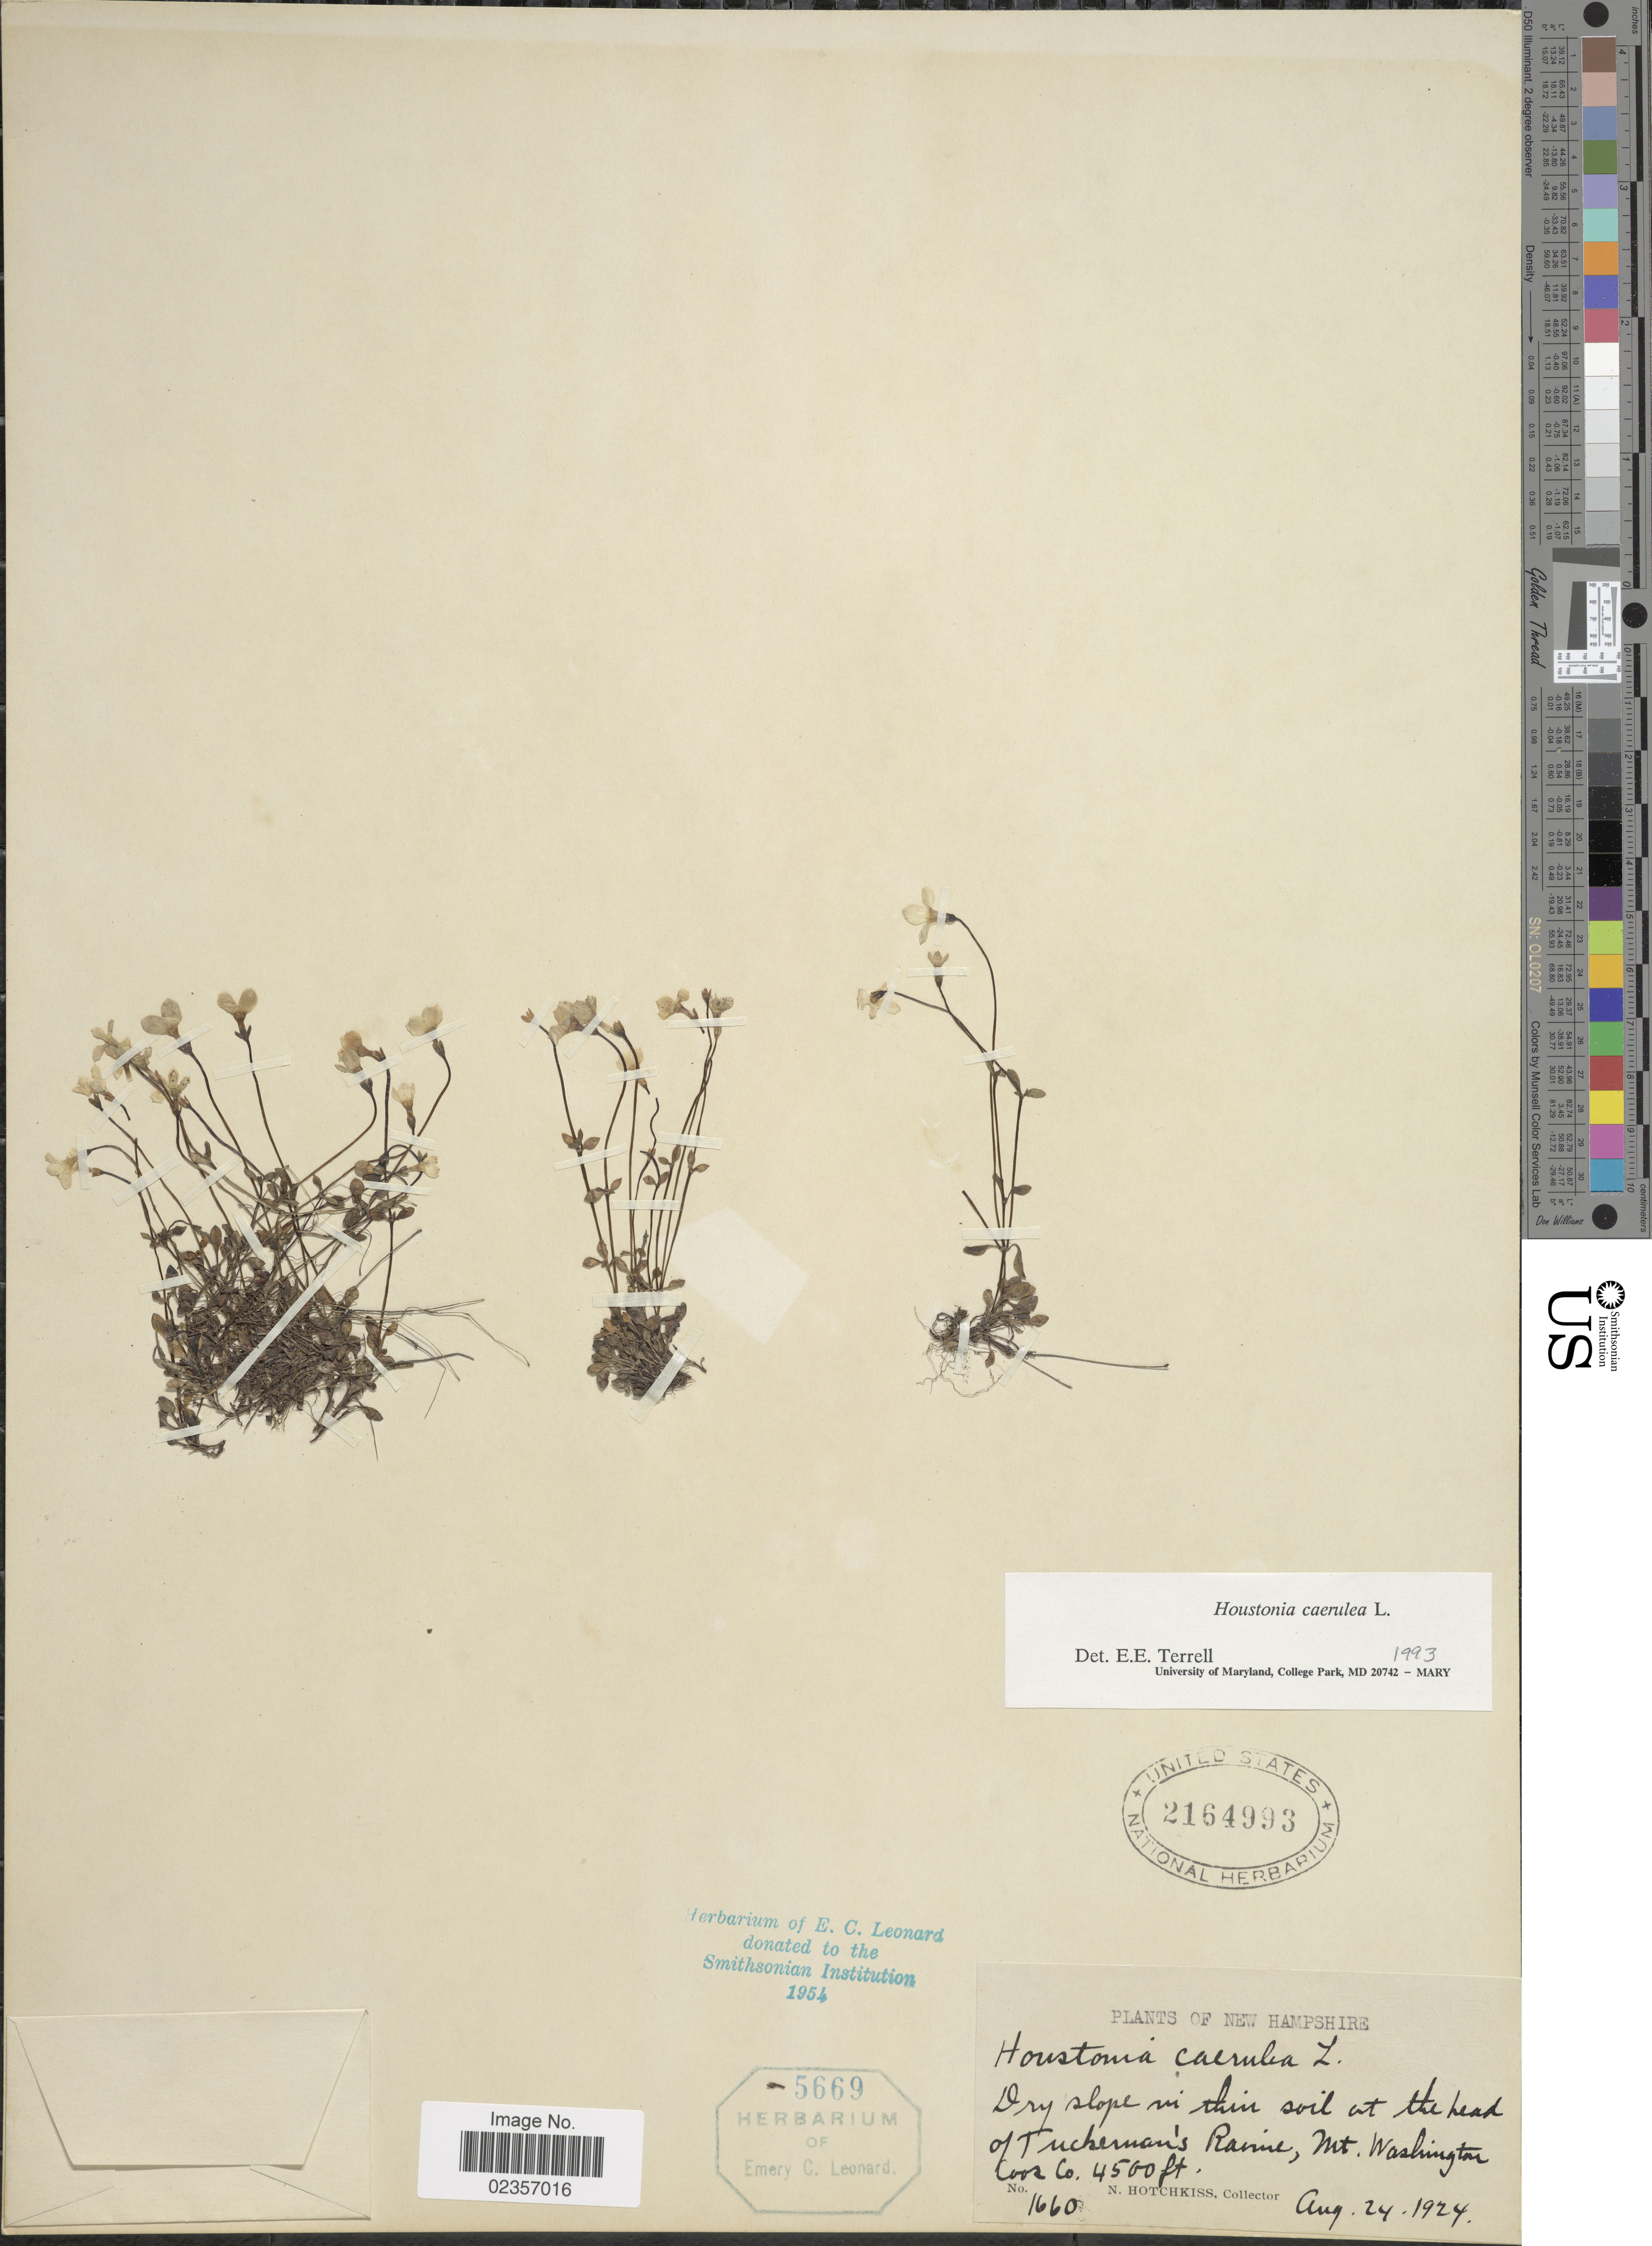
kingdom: Plantae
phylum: Tracheophyta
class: Magnoliopsida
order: Gentianales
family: Rubiaceae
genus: Houstonia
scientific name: Houstonia caerulea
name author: L.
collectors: N. Hotchkiss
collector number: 1660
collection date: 1924-08-24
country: United States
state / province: New Hampshire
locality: Dry slope in thin soil at the head of Tuckerman's Ravine, Mt. Washington, Coos Co.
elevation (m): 1372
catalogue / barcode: US 2164993